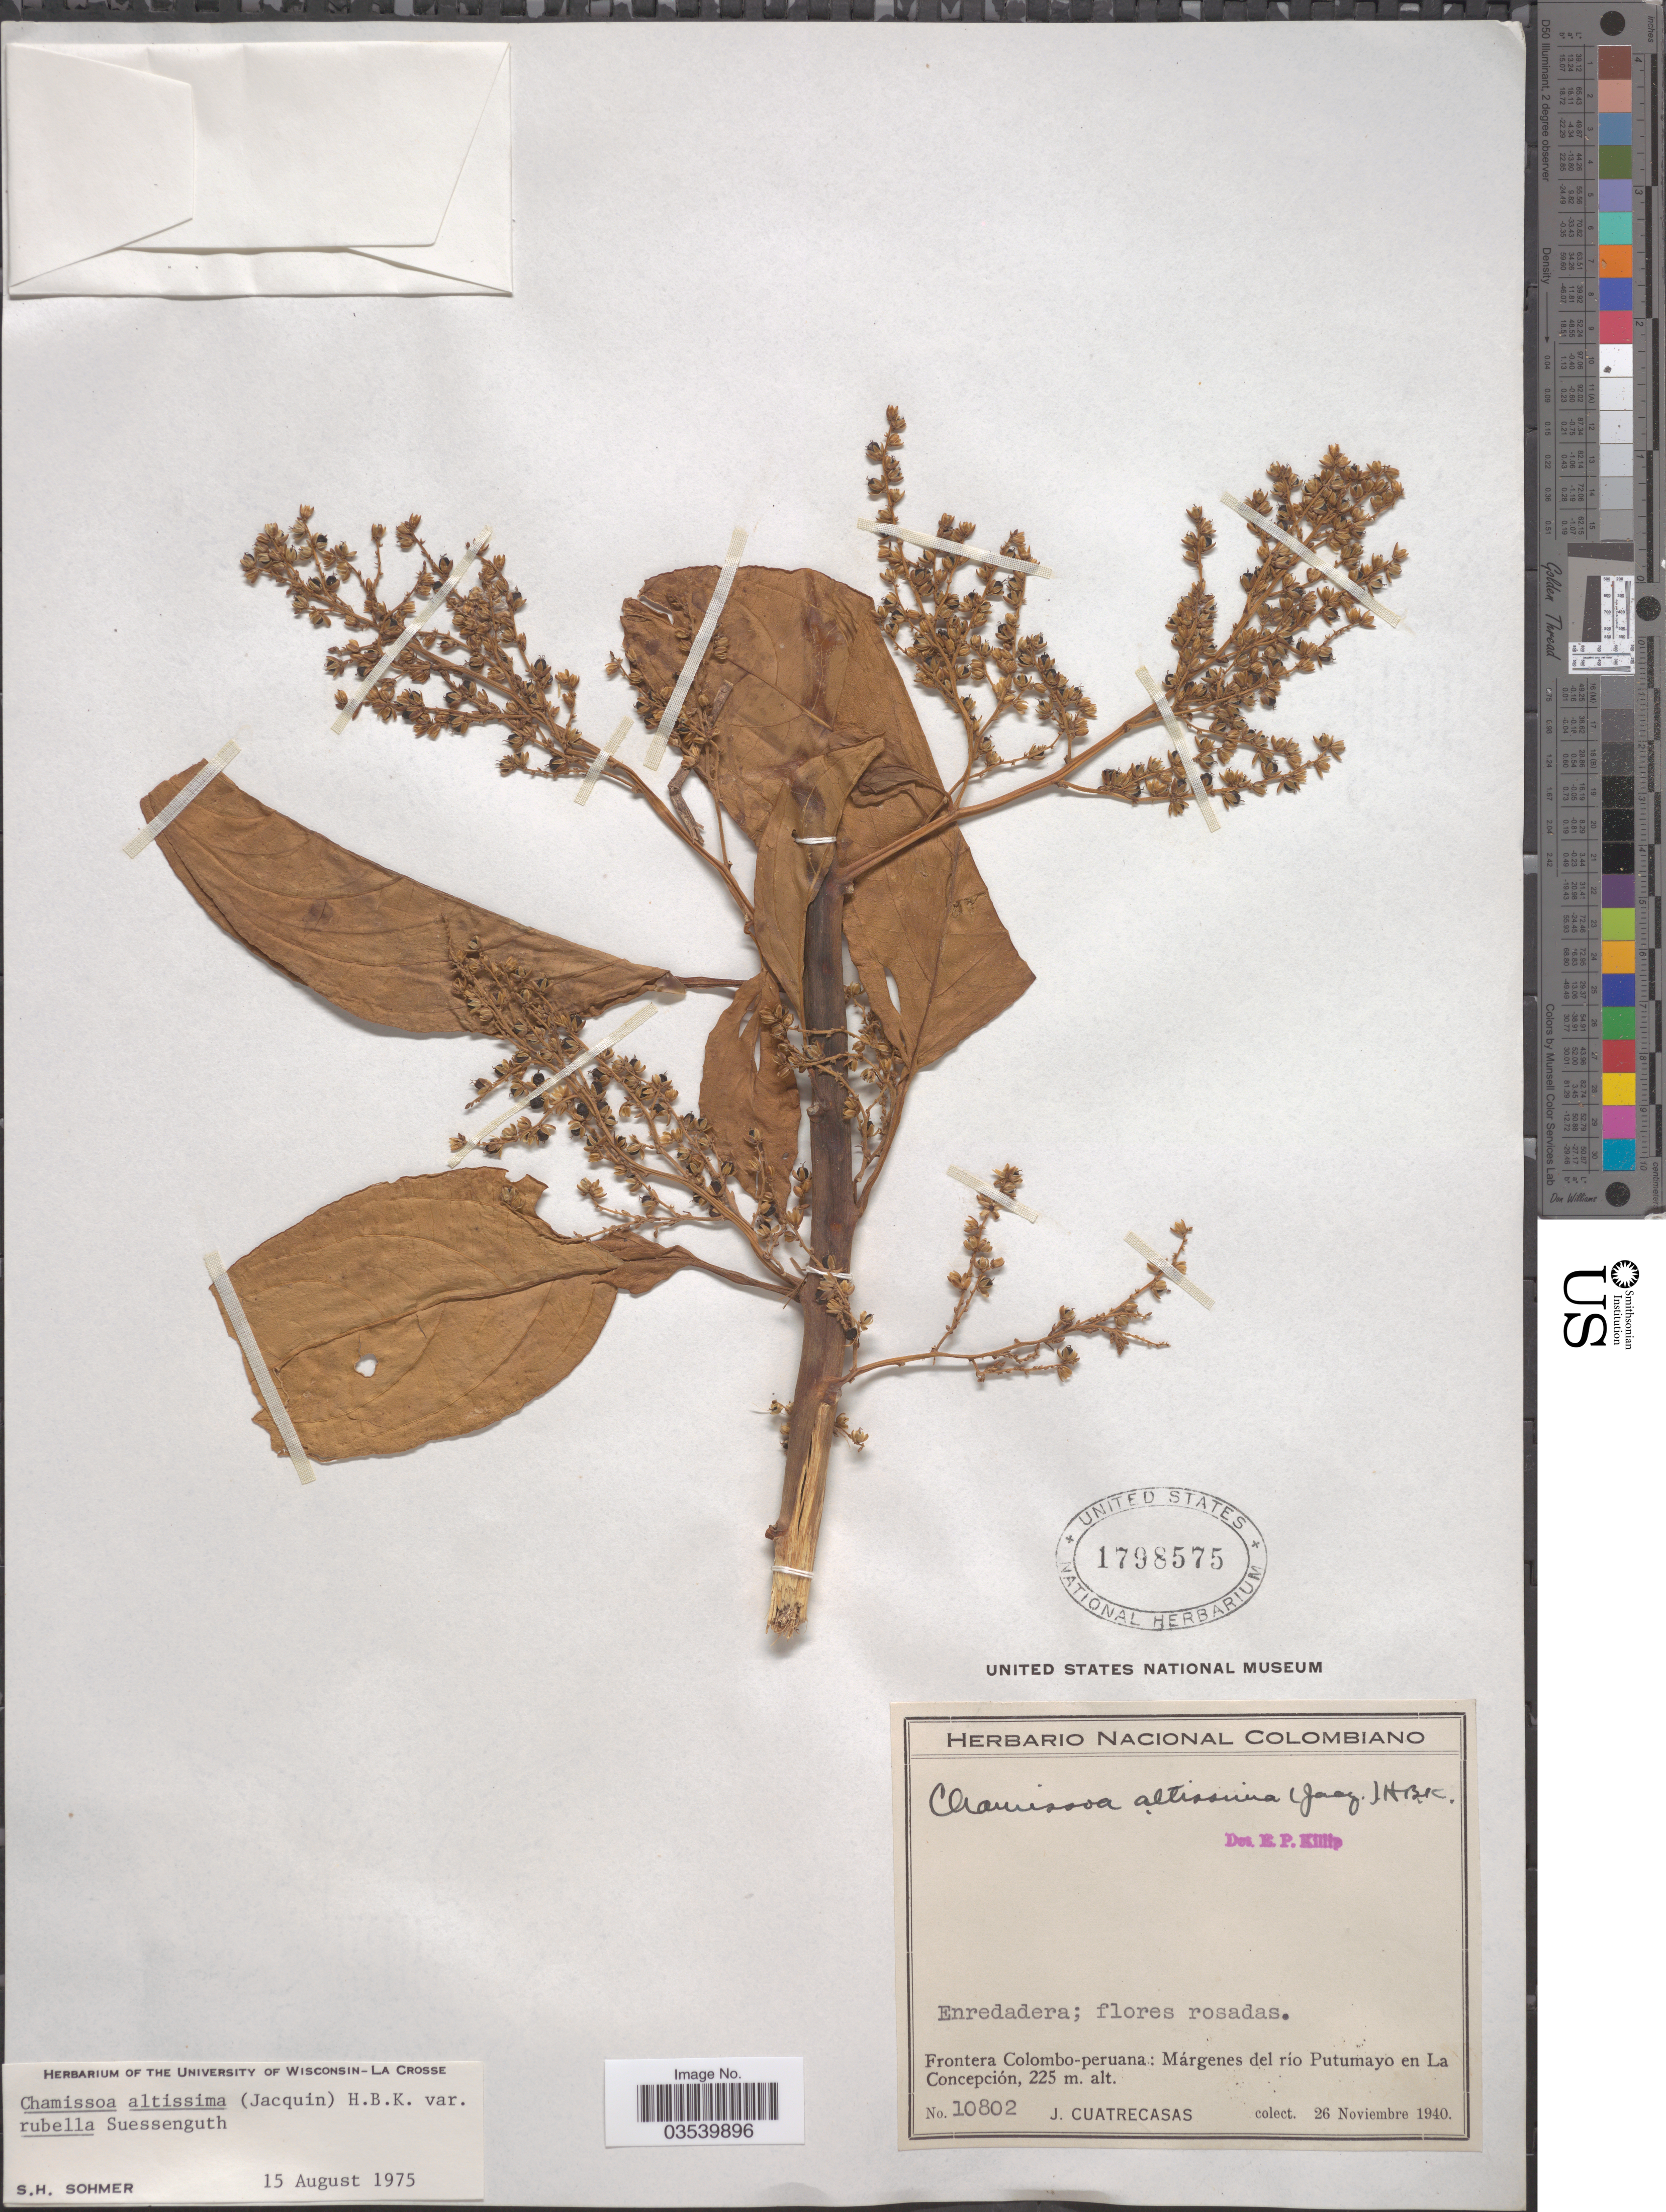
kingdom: Plantae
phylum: Tracheophyta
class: Magnoliopsida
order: Caryophyllales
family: Amaranthaceae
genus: Chamissoa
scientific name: Chamissoa altissima var. rubella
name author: Suess.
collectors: J. Cuatrecasas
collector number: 10802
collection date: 1940-11-26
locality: Frontera Colombo-peruana: Márgenes del río Putumayo en La Concepción.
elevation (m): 225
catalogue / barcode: US 1798575